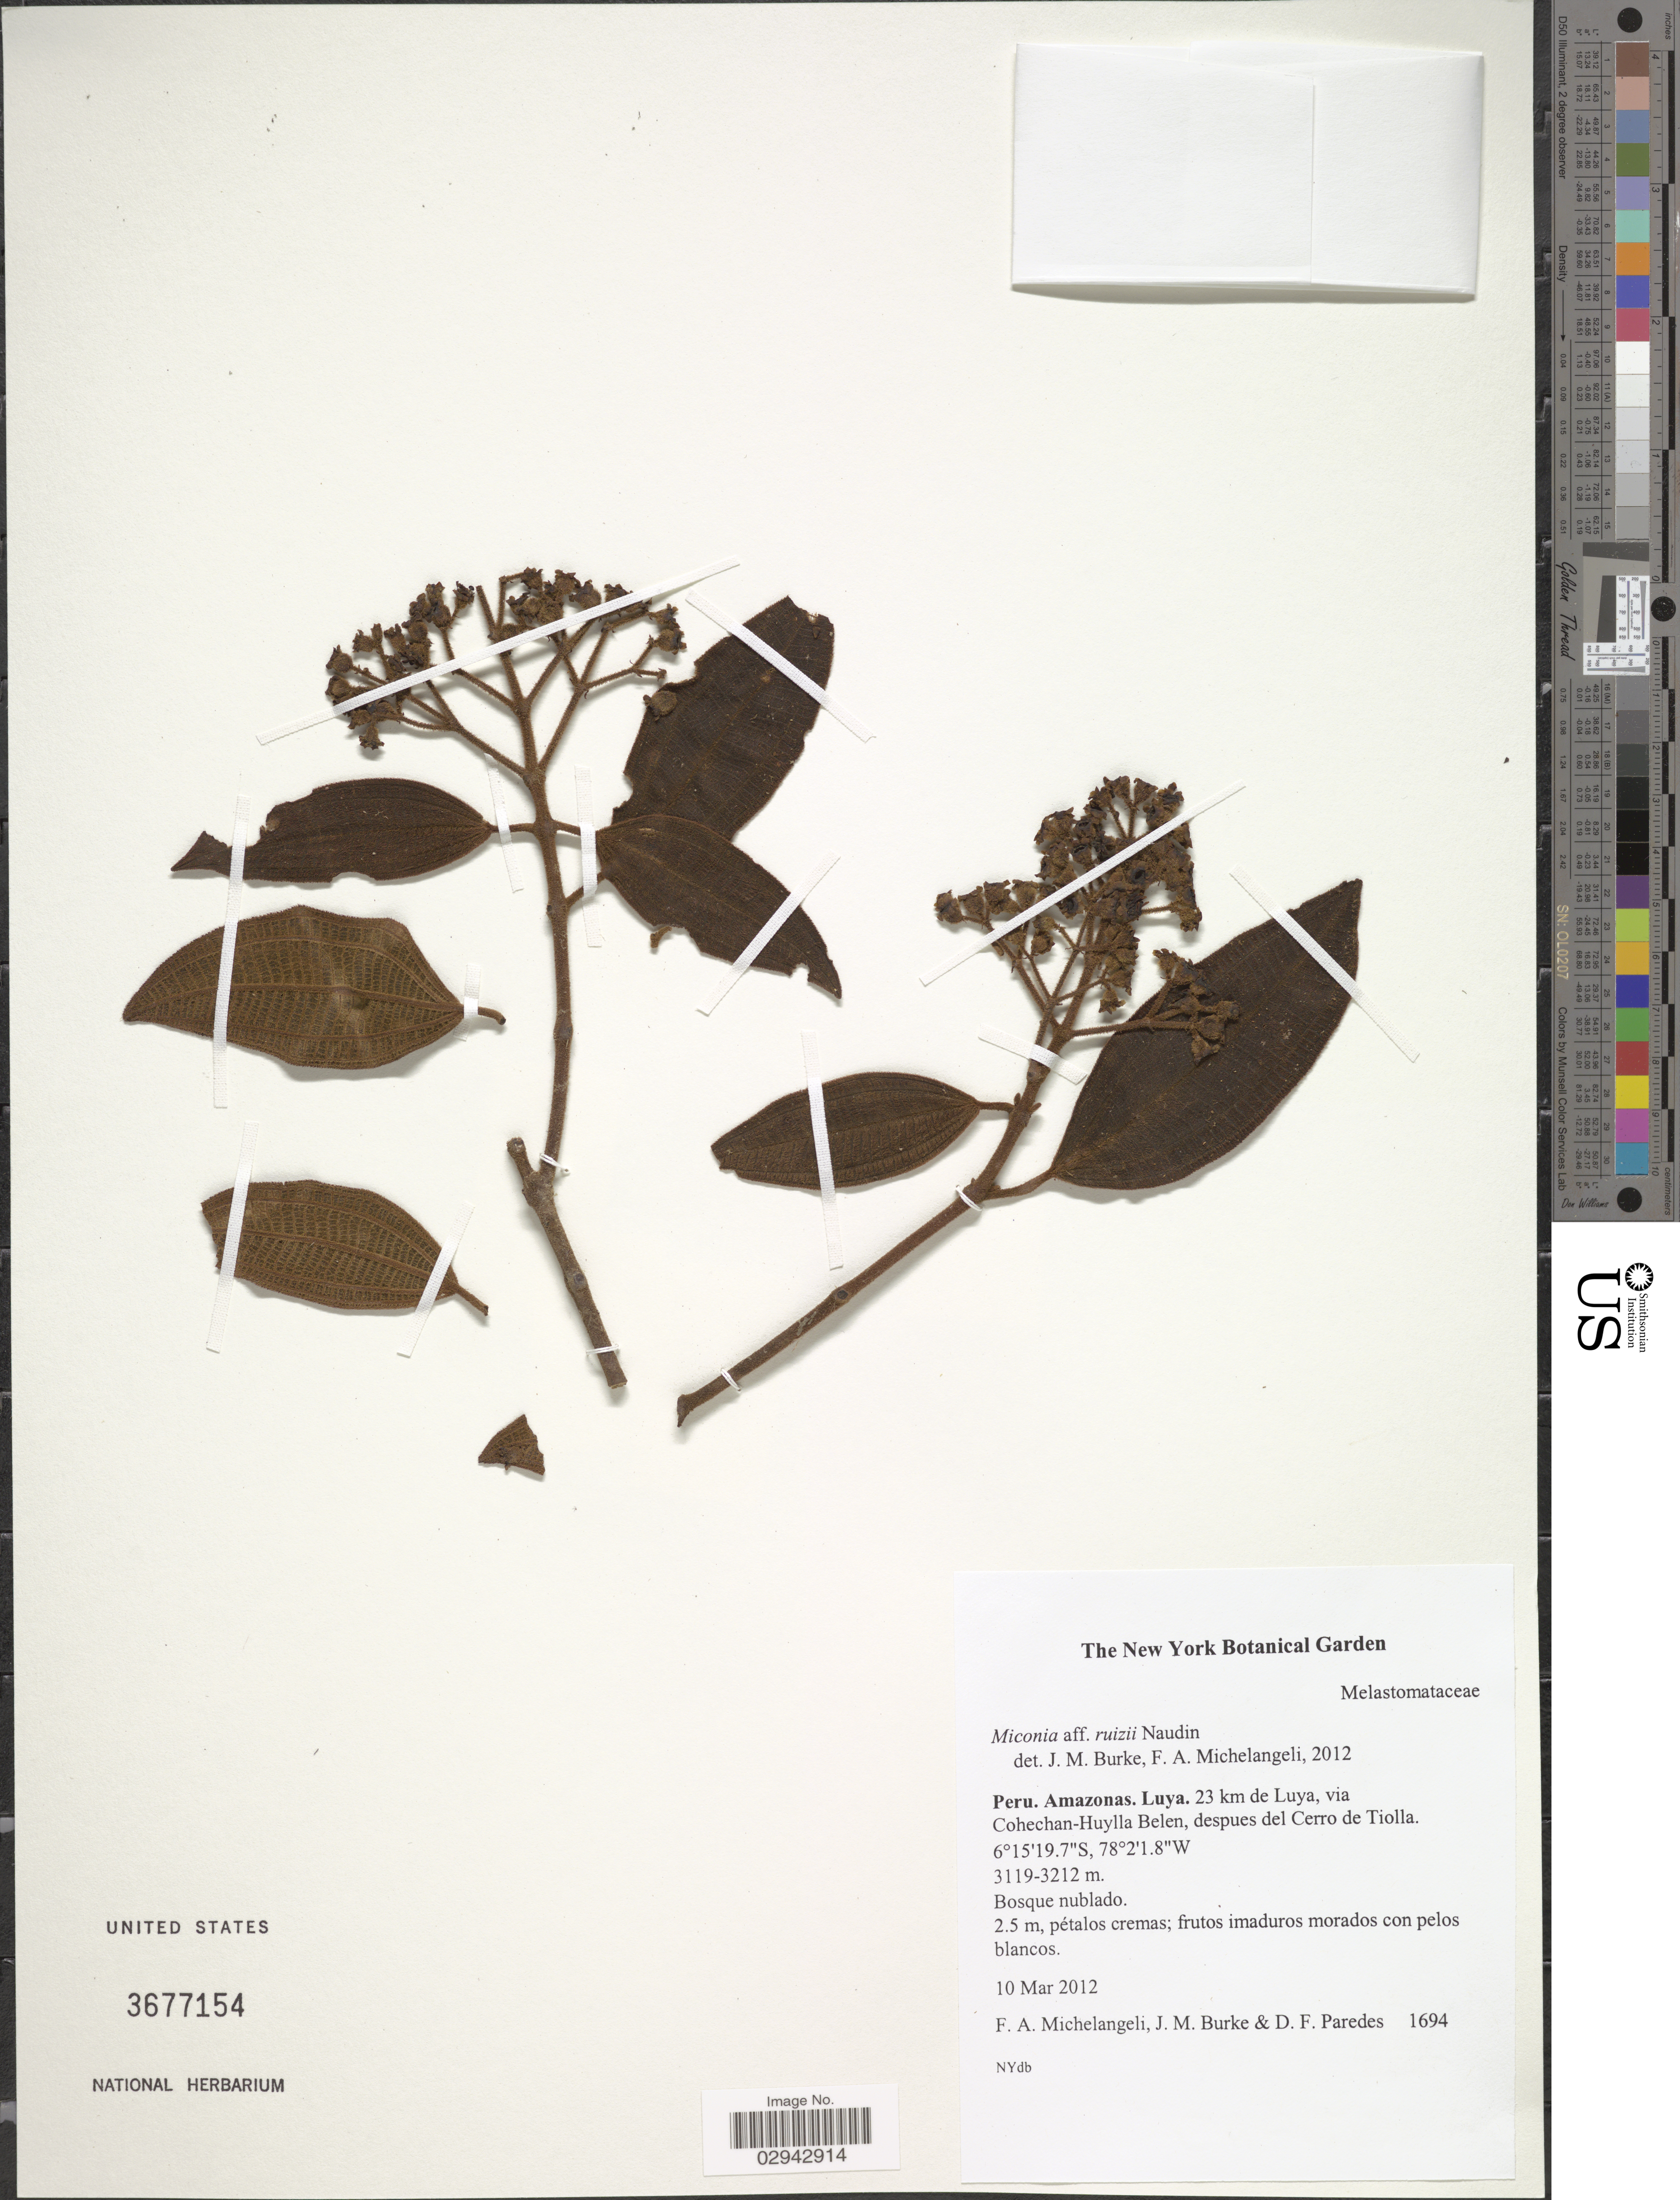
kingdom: Plantae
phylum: Tracheophyta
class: Magnoliopsida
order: Myrtales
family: Melastomataceae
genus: Miconia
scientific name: Miconia ruizii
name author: Naudin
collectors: F. A. Michelangeli, Jac. M. Burke & D. Paredes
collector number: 1694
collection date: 2012-03-10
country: Peru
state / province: Amazonas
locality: Luya. 23 km de Luya, via Cohechan-Huylla Belen, despues del Cerro de Tiolla.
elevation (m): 3119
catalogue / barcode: US 3677154